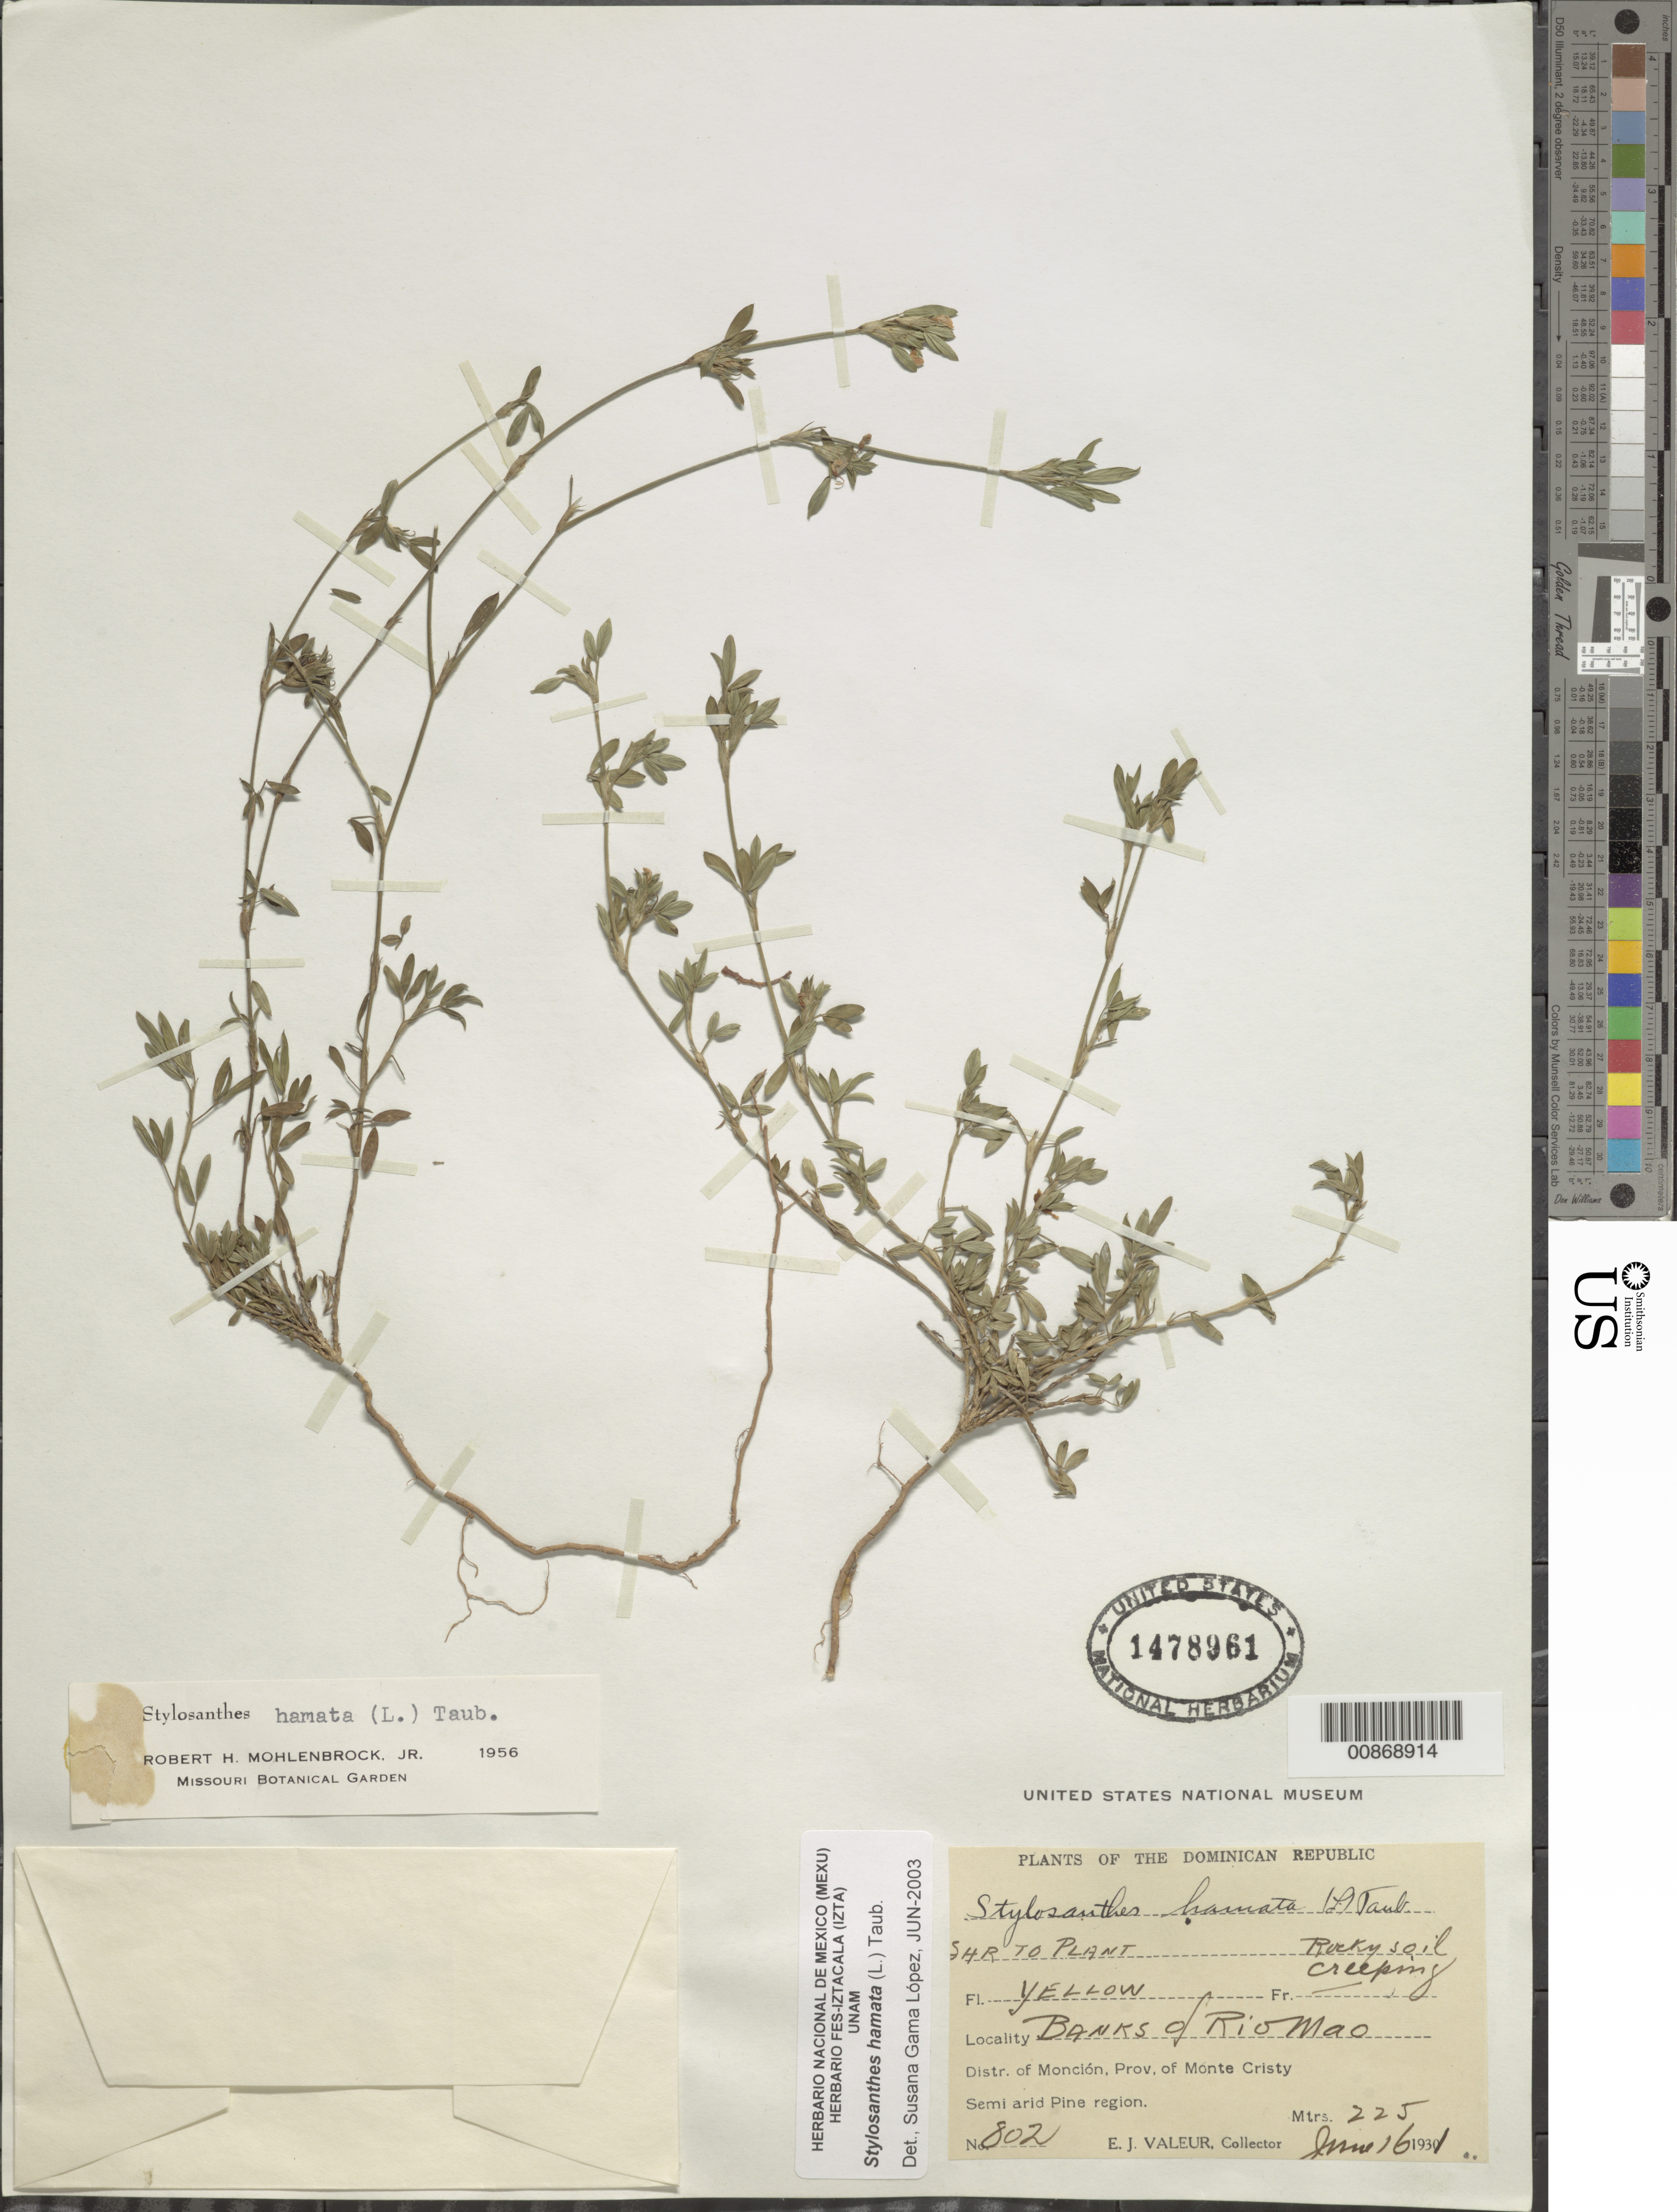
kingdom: Plantae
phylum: Tracheophyta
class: Magnoliopsida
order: Fabales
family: Fabaceae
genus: Stylosanthes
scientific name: Stylosanthes hamata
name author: (L.) Taub.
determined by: Gama López, S.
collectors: E. Valeur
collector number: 802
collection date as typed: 16 Jun 1931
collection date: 1931-06-16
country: Dominican Republic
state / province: Monte Cristi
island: Hispaniola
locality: Banks of Río Mao, Distr. of Monción.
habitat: Banks of river. Rocky soil. Semi arid Pine region.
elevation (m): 225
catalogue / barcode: US 1478961